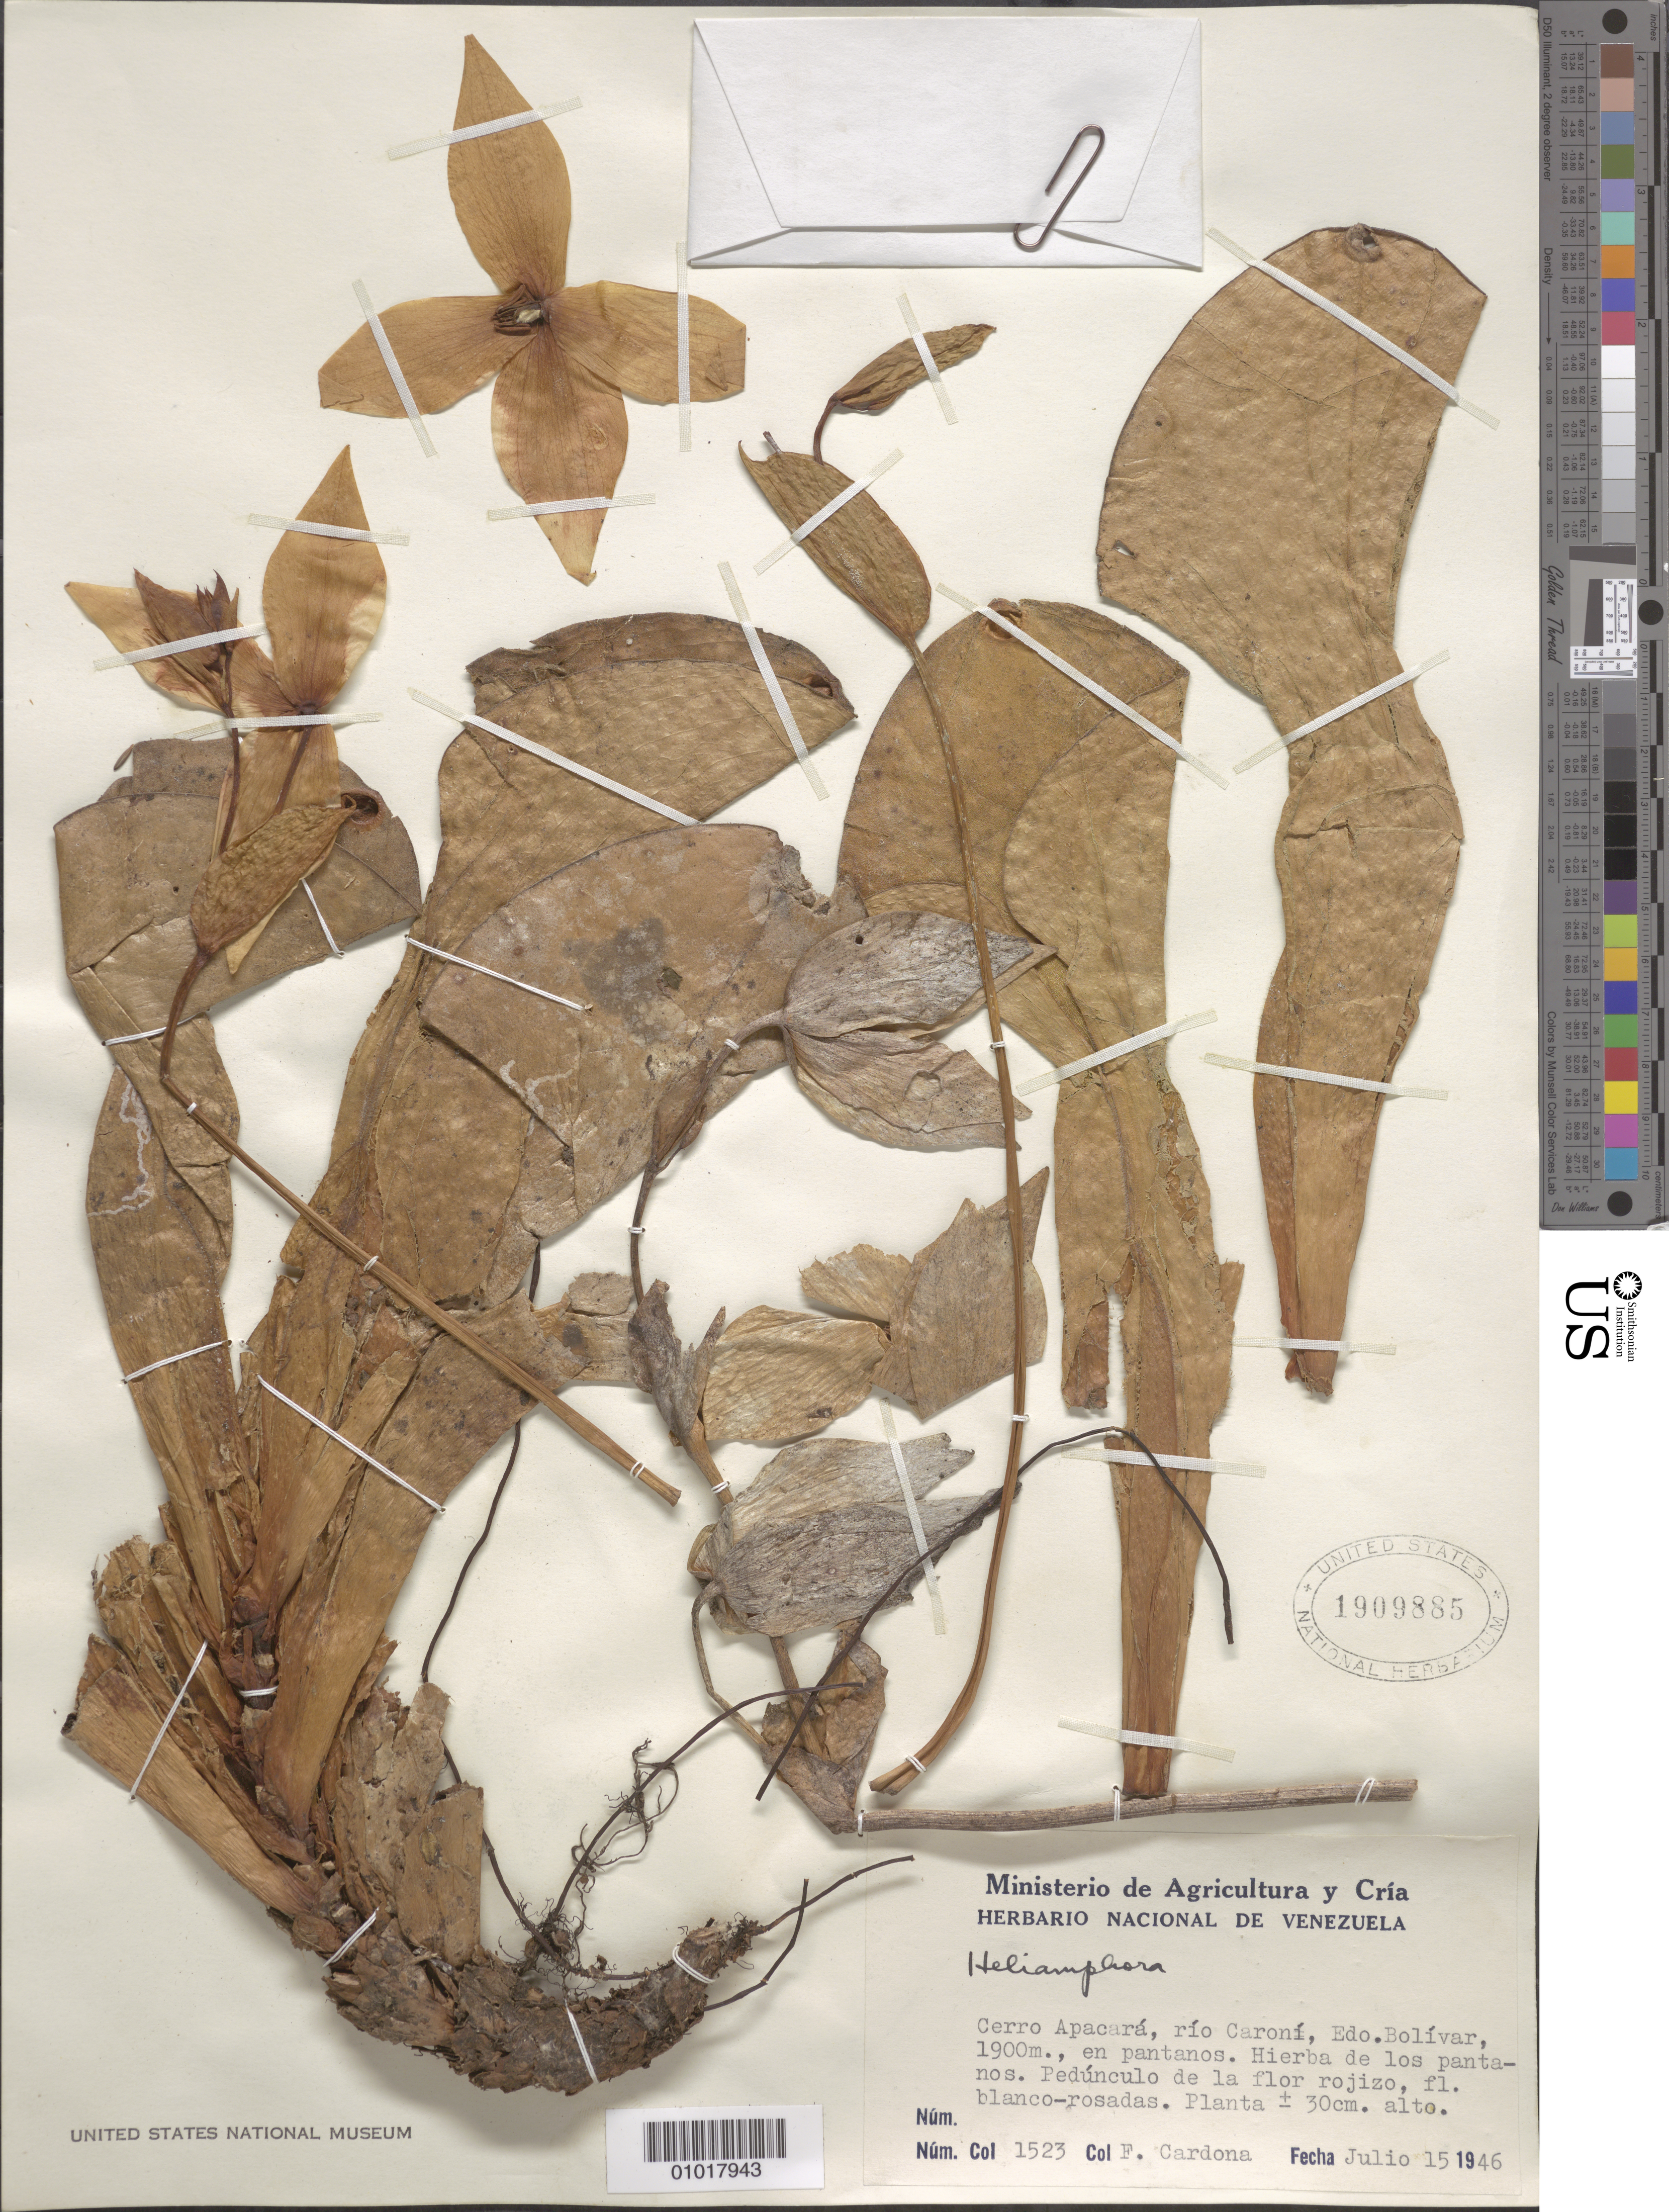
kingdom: Plantae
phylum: Tracheophyta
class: Magnoliopsida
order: Ericales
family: Sarraceniaceae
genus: Heliamphora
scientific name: Heliamphora sp.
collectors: F. Cardona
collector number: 1523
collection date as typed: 15-Jul-46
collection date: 1946-07-15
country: Venezuela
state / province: Bolívar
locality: Cerro Apacara, rio Caroni.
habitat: En pantanos.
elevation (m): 1900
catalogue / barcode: US 1909885